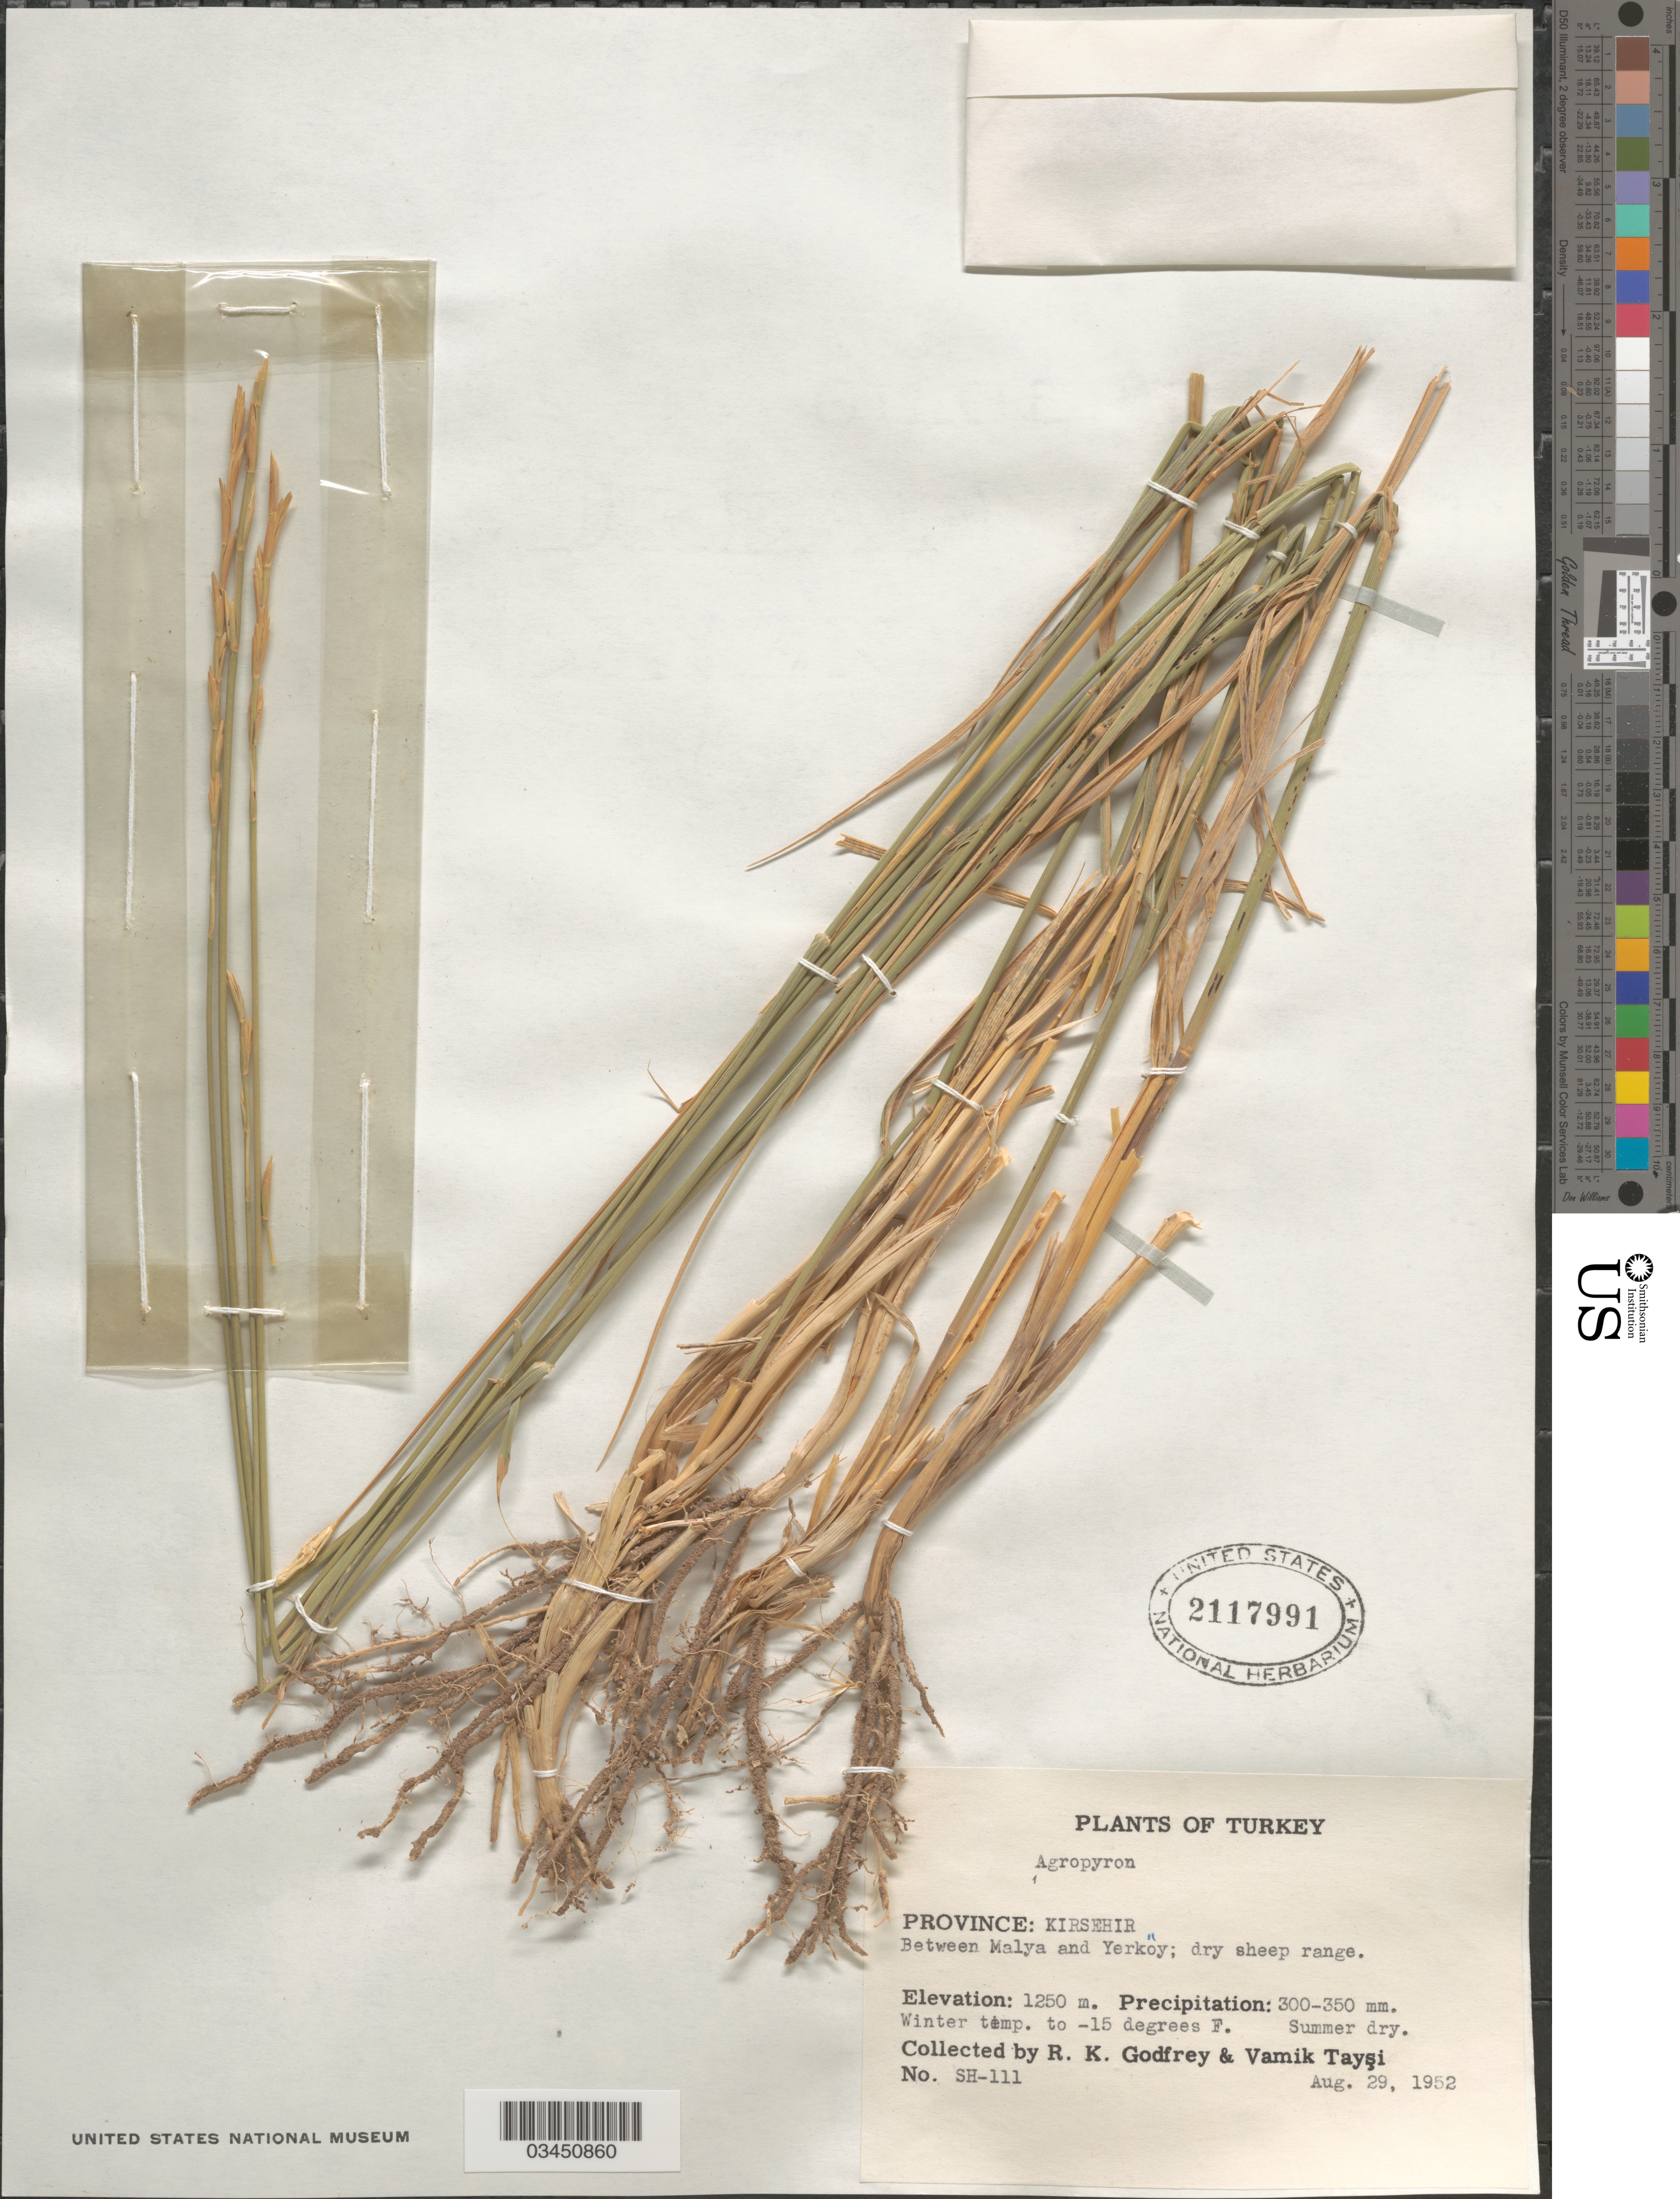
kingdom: Plantae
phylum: Tracheophyta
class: Liliopsida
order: Poales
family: Poaceae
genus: Elymus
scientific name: Elymus sp.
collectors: R. K. Godfrey & V. Taysi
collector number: SH-111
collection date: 1952-08-29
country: Turkey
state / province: Kirsehir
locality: Between Malya and Yerköy; dry sheep range.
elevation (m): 1250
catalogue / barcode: US 2117991